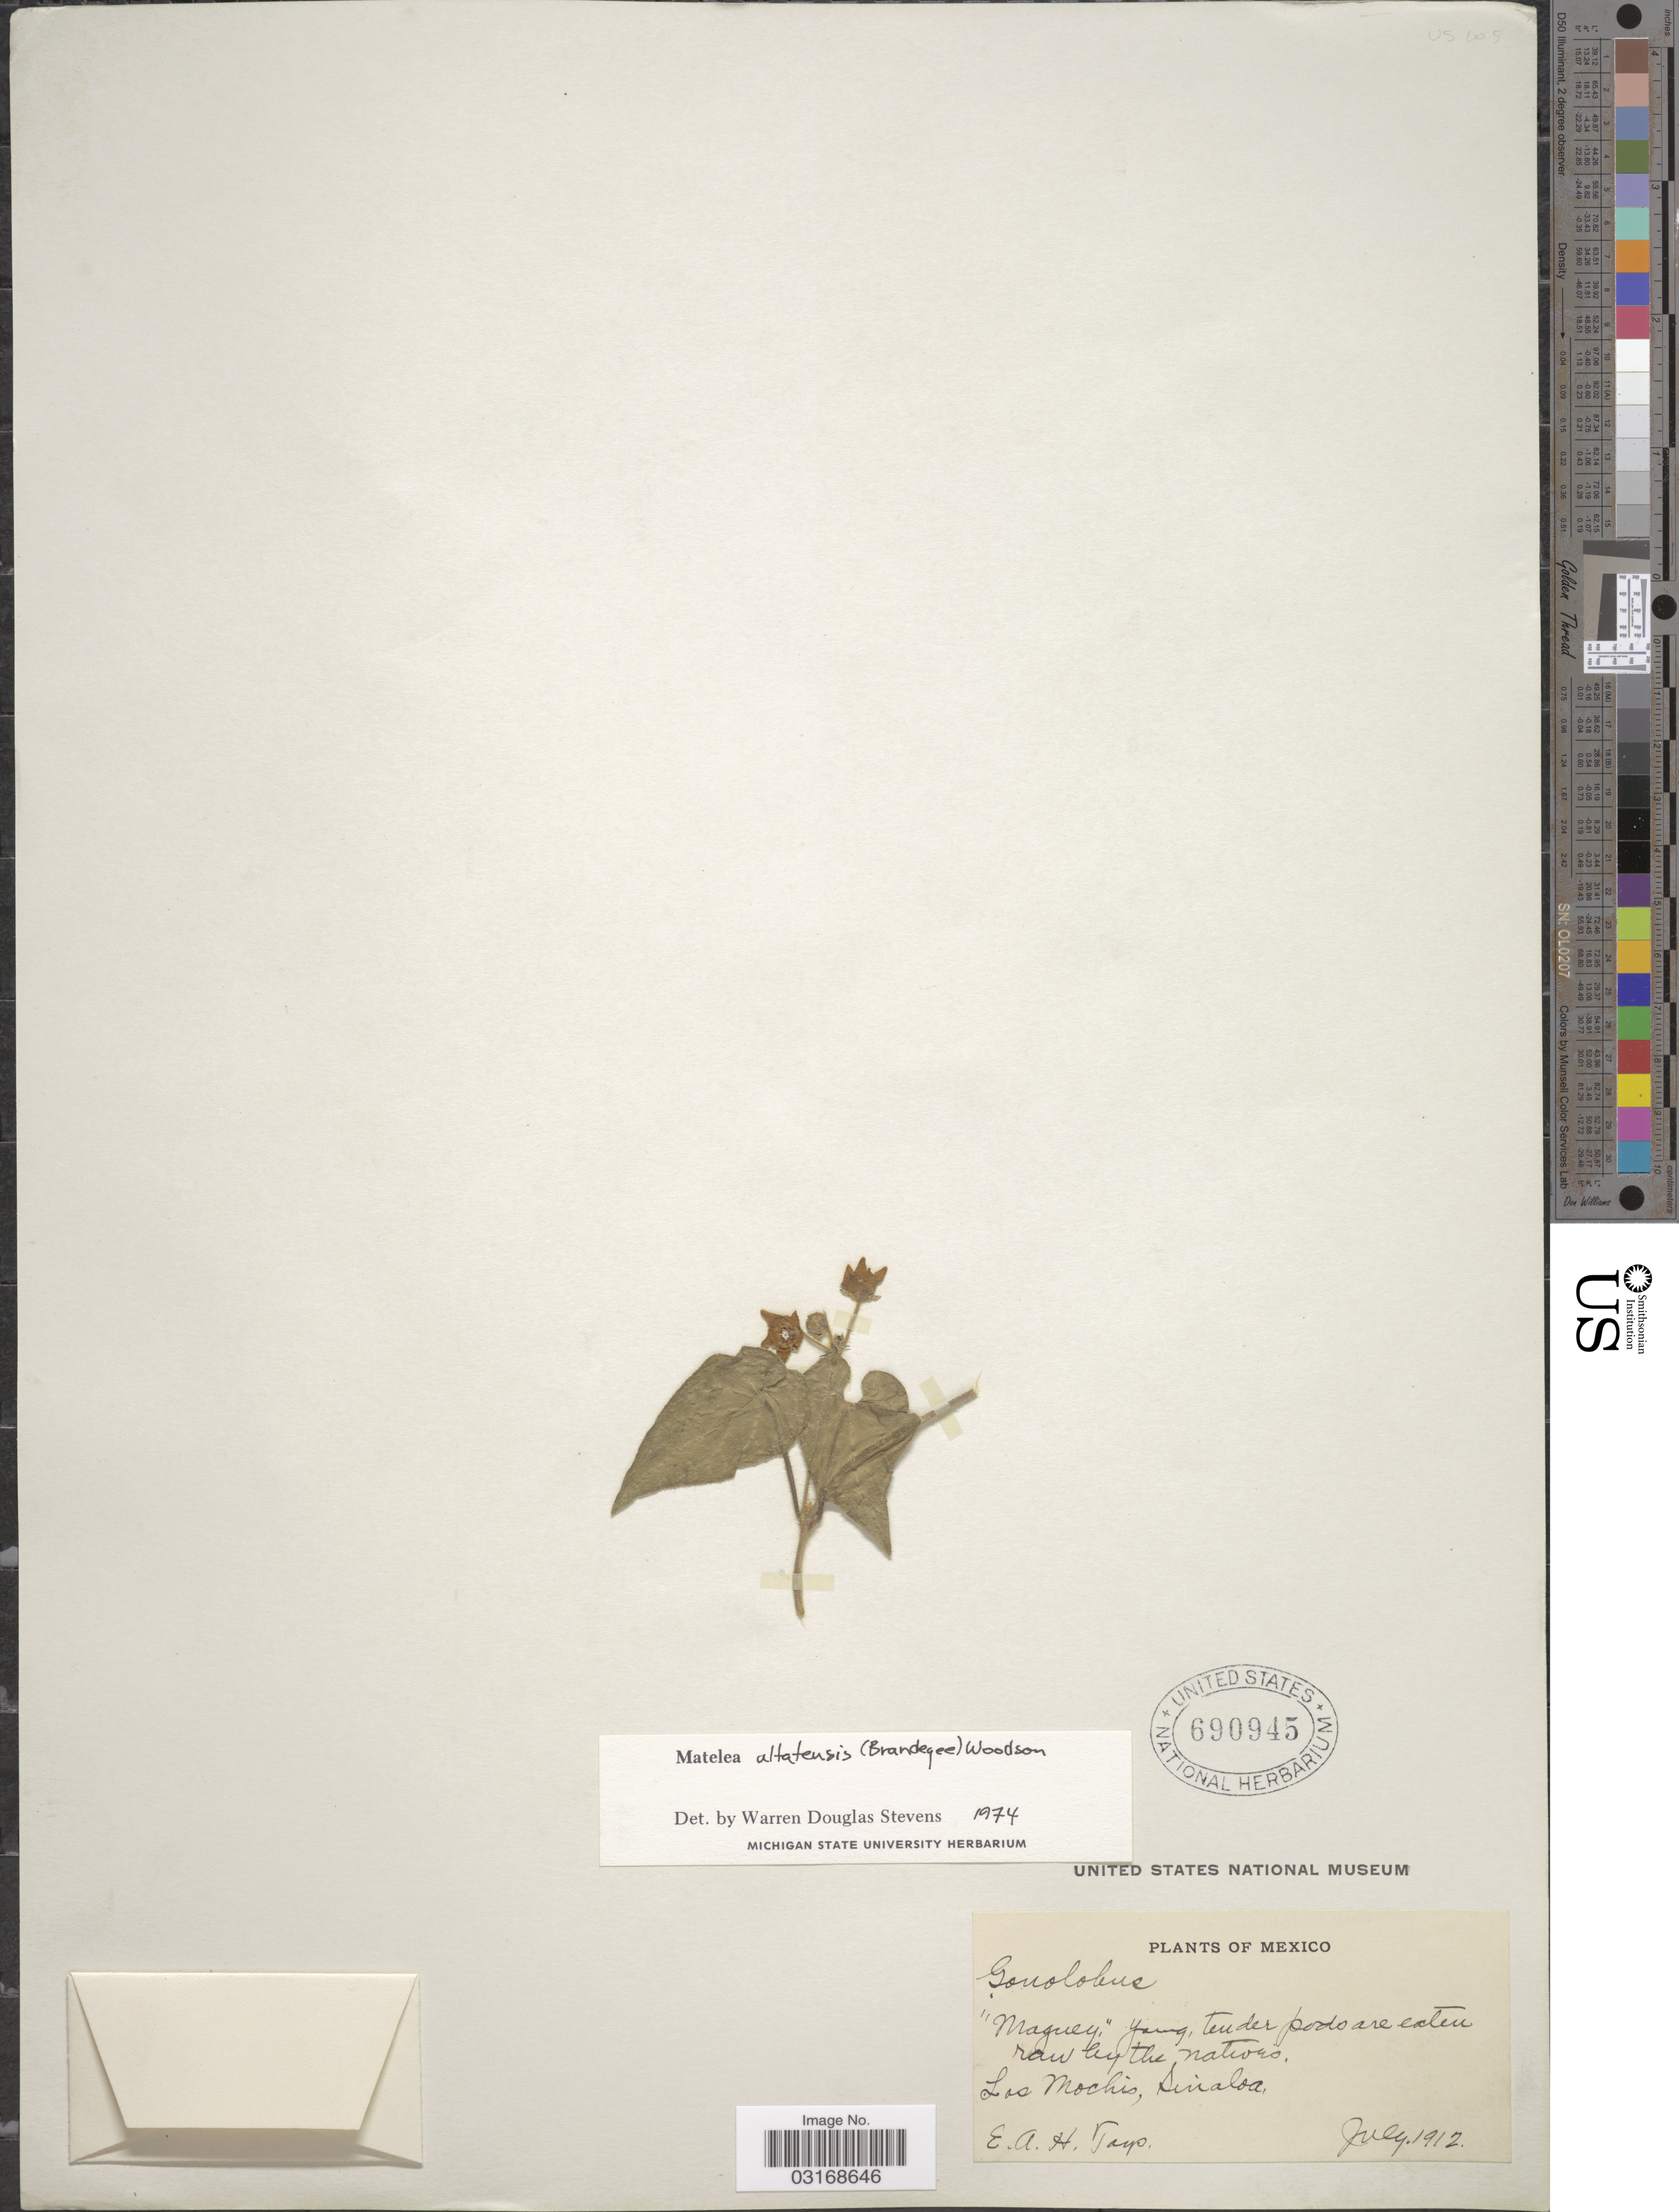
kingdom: Plantae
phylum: Tracheophyta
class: Magnoliopsida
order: Gentianales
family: Apocynaceae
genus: Matelea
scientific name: Matelea altatensis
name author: (Brandegee) Woodson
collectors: E. Tarp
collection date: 1912-07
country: Mexico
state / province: Sinaloa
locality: Los Mochis, Sinaloa.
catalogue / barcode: US 690945